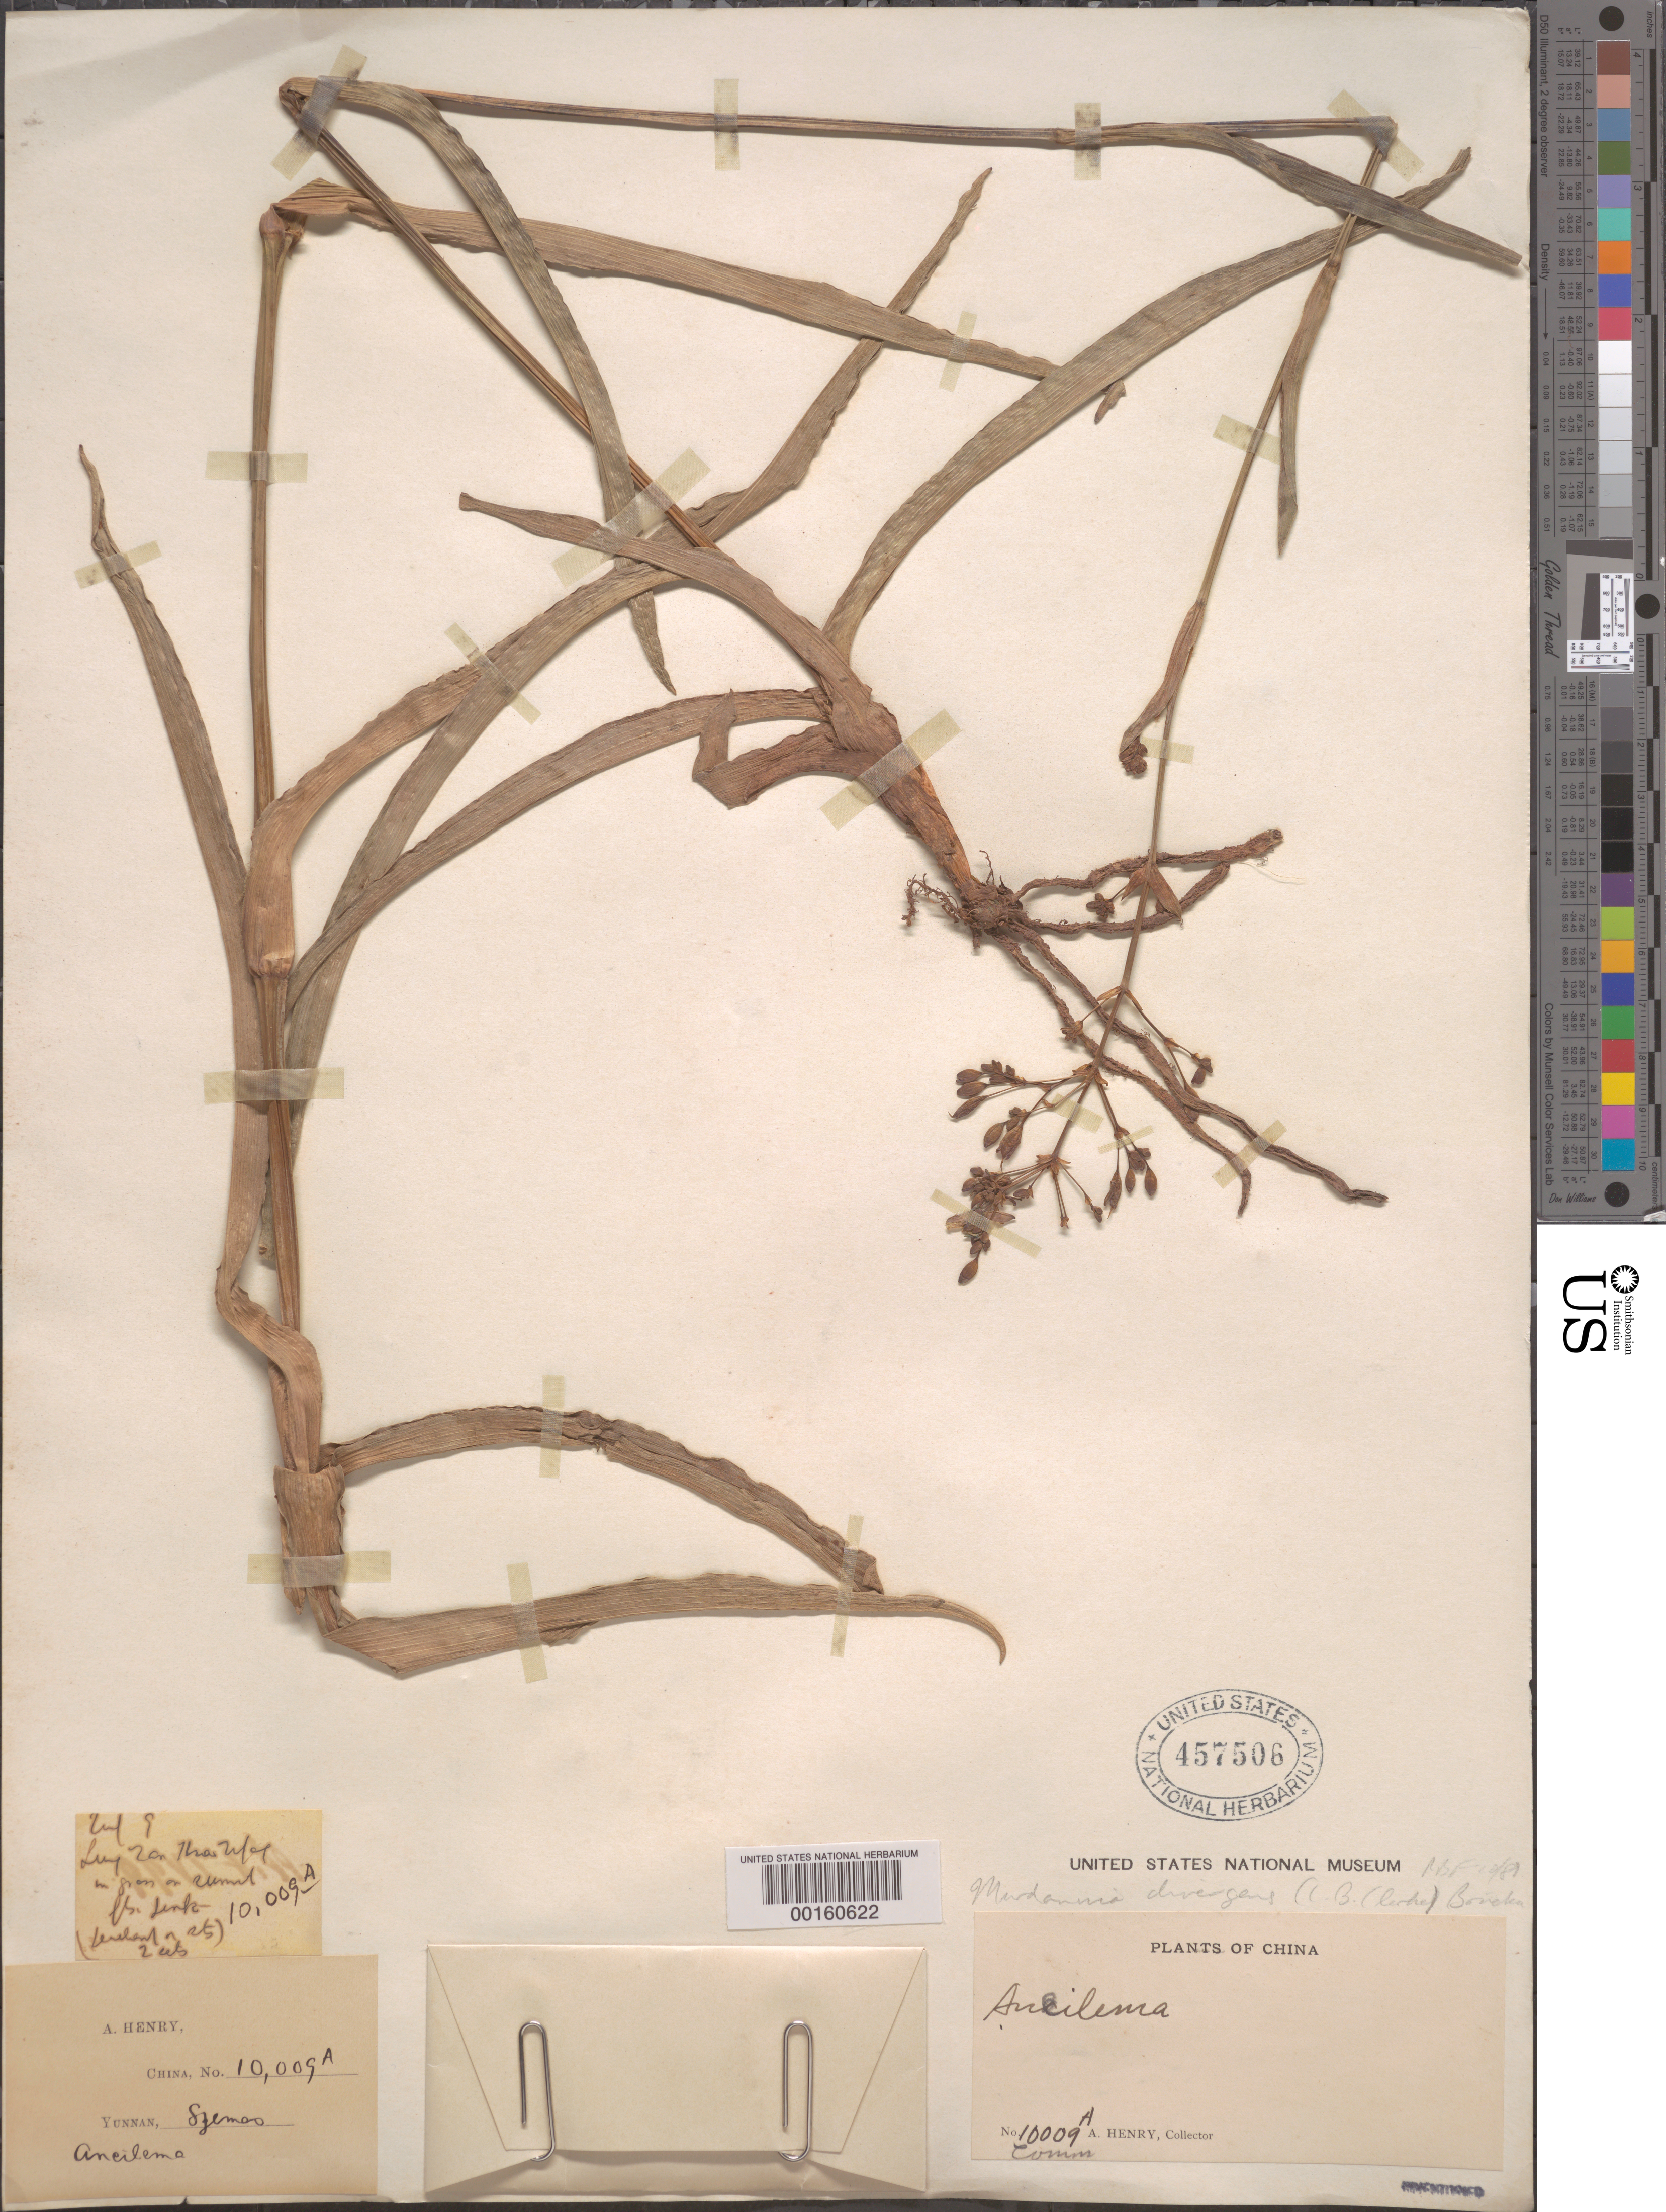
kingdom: Plantae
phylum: Tracheophyta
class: Liliopsida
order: Commelinales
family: Commelinaceae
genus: Murdannia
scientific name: Murdannia divergens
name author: (C.B. Clarke) G. Brückn.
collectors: A. Henry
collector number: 10009 A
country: China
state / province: Yunnan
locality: Szemes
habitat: Mt. summit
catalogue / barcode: US 457506